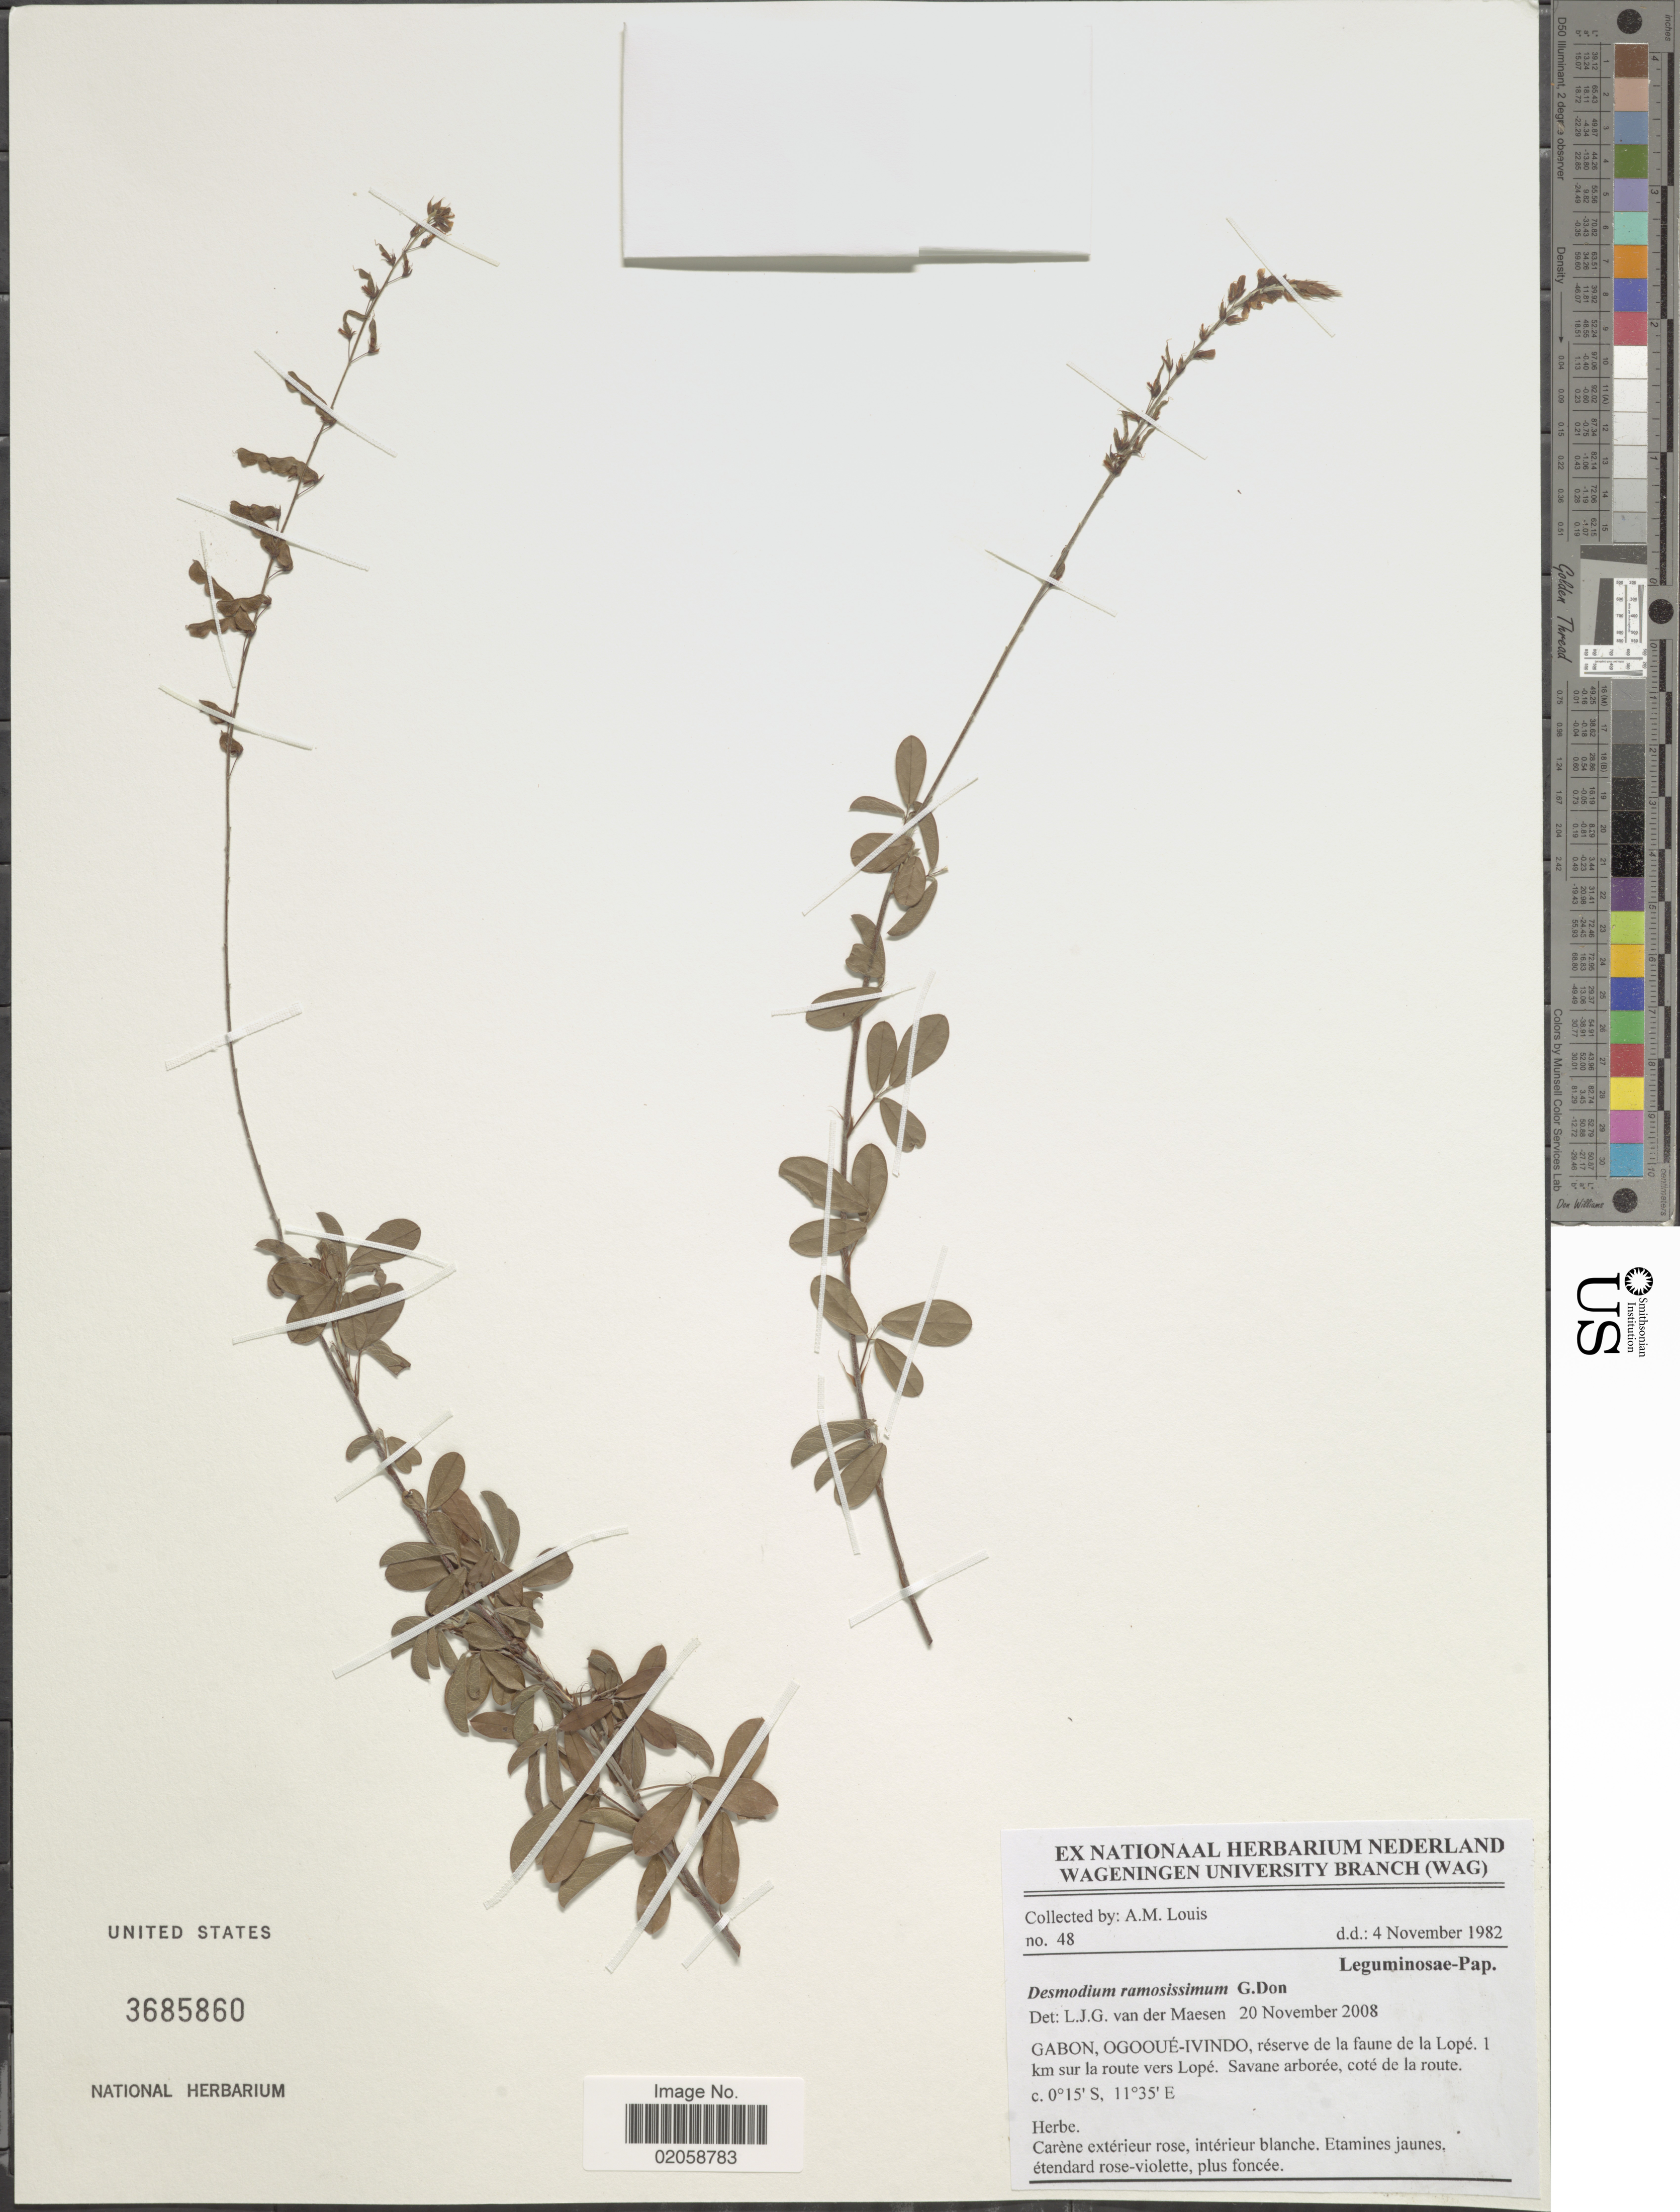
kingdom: Plantae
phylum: Tracheophyta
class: Magnoliopsida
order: Fabales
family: Fabaceae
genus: Grona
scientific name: Grona ramosissima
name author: (G. Don) H. Ohashi & K. Ohashi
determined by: Strong, Mark T., (BOT), Smithsonian Institution - National Museum of Natural History (UNITED STATES)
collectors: A. Louis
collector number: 48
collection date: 1982-11-04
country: Gabon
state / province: Ogooue-Ivindo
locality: réserve de la faune de la Lopé. 1 km sur la route vers Lopé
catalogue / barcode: US 3685860